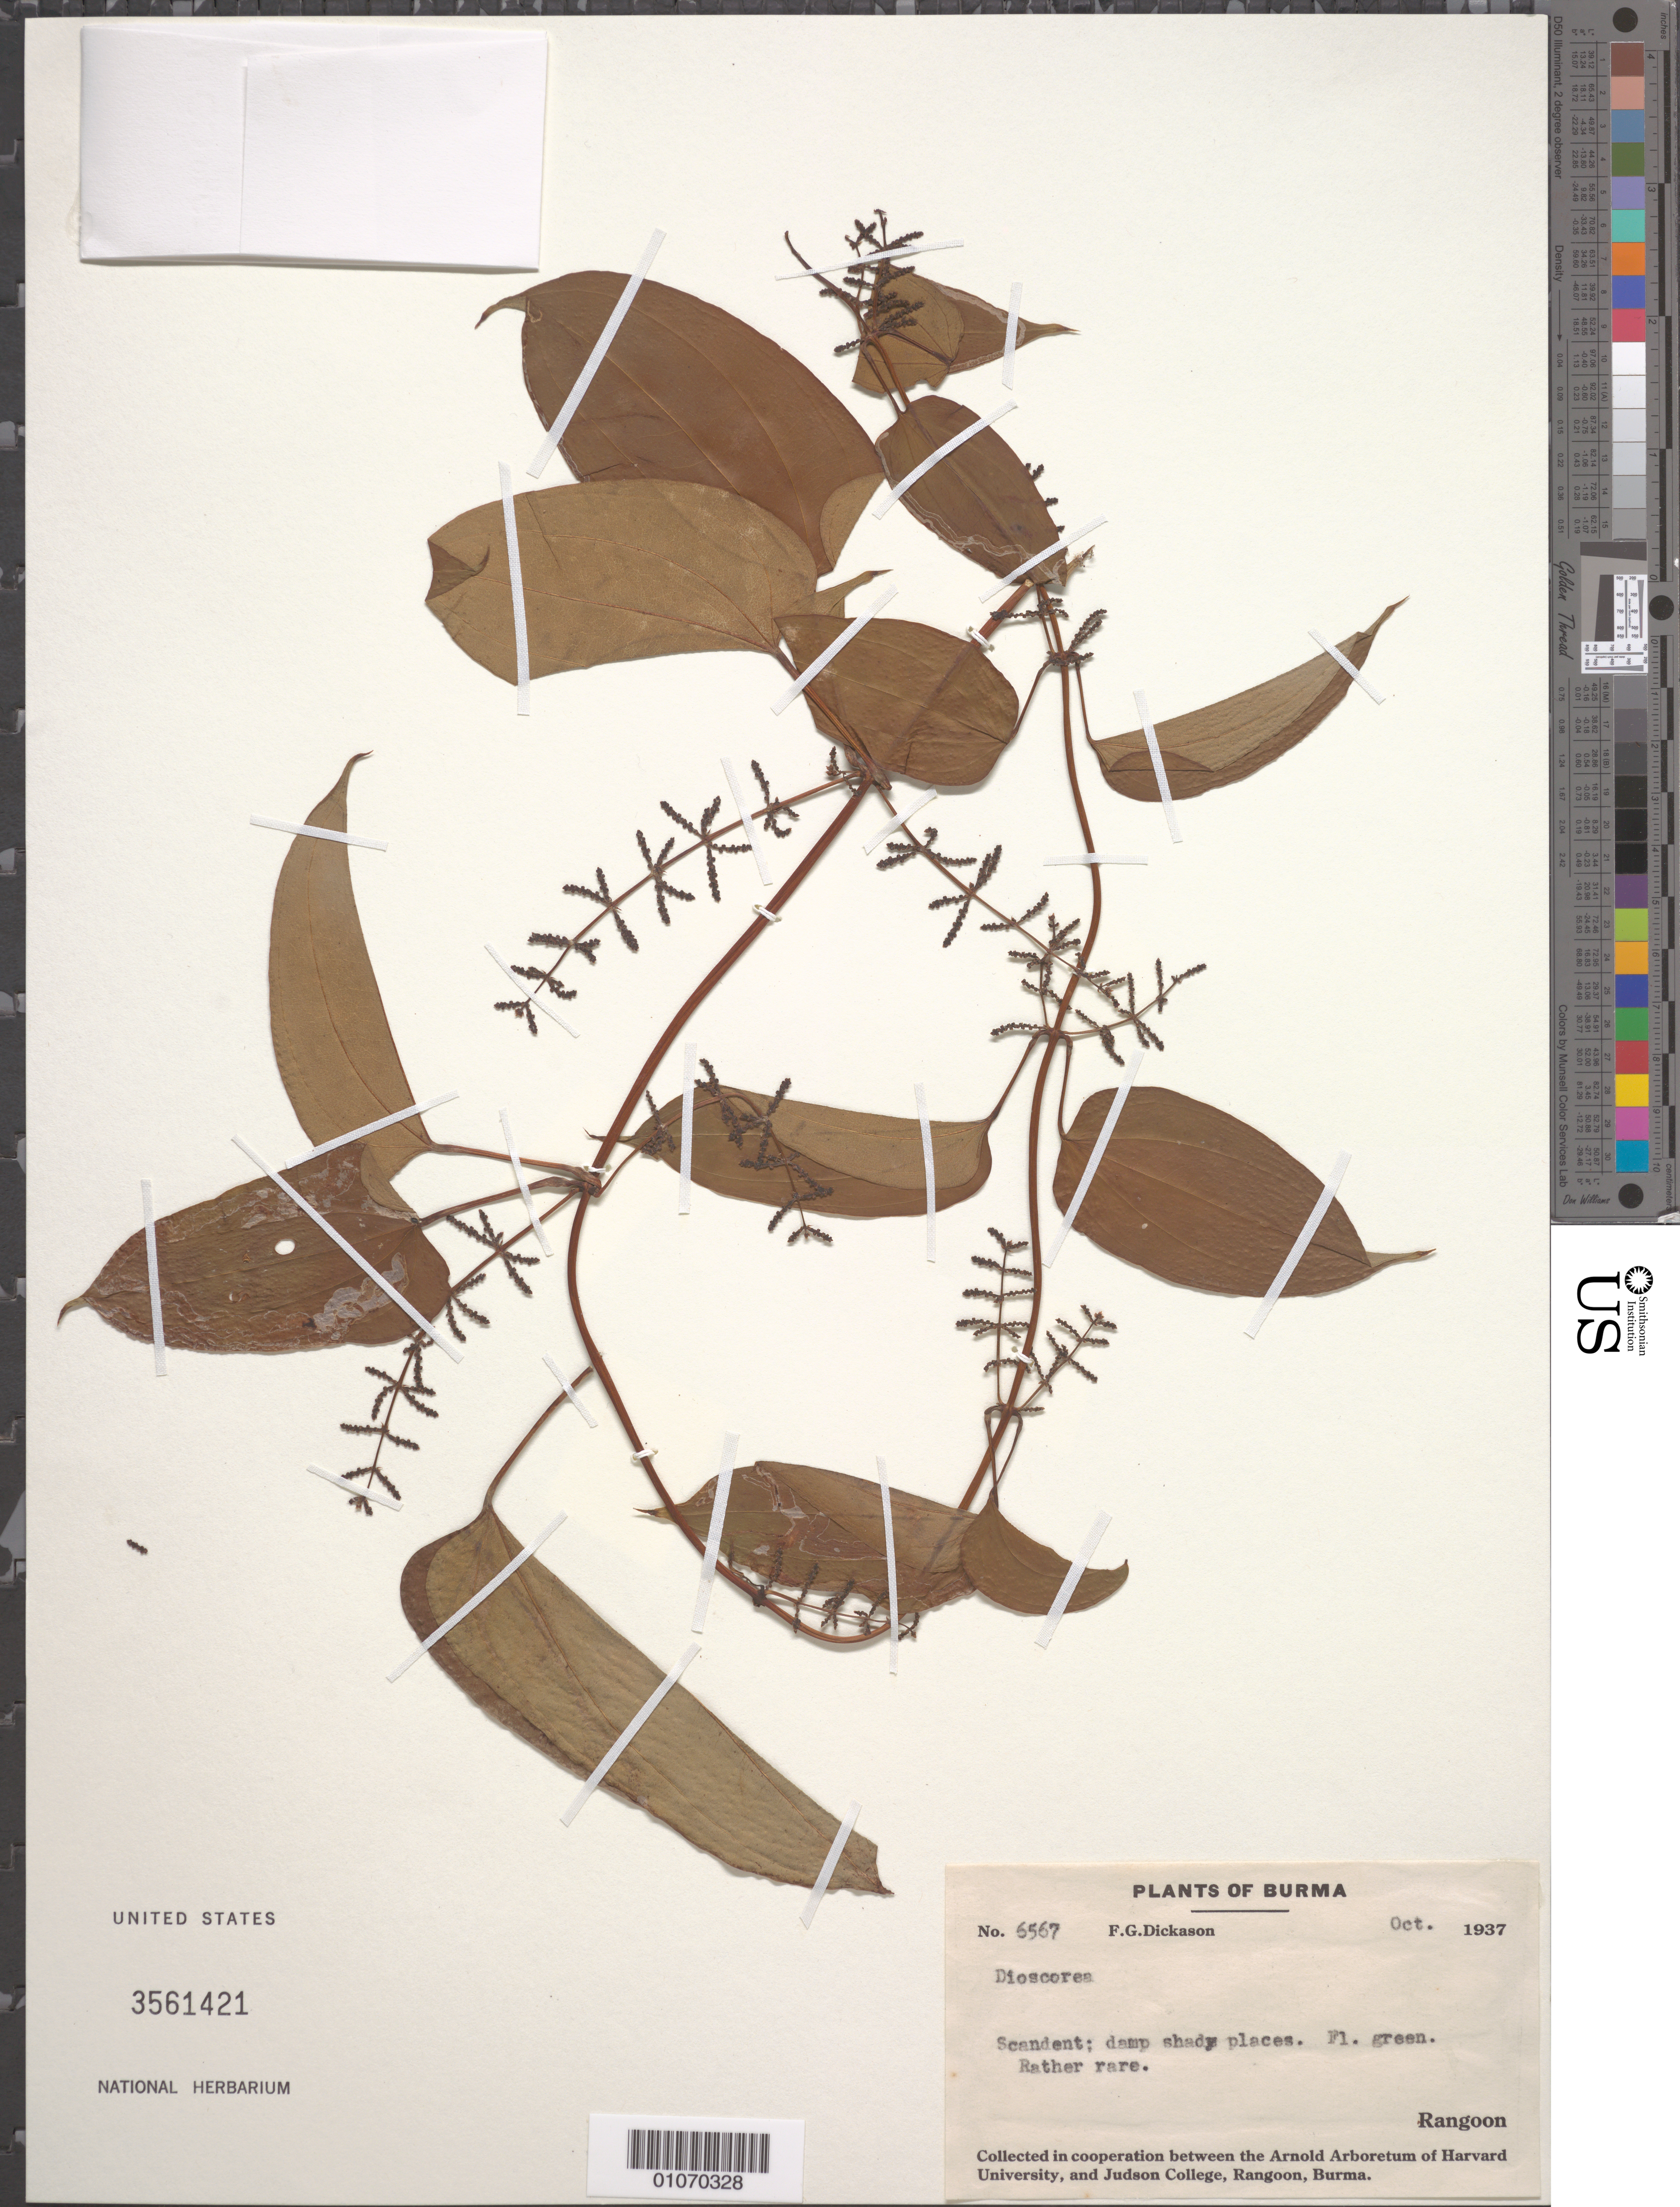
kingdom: Plantae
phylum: Tracheophyta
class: Liliopsida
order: Dioscoreales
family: Dioscoreaceae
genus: Dioscorea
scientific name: Dioscorea sp.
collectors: F. Dickason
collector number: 6567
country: Myanmar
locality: Rangoon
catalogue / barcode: US 3561421